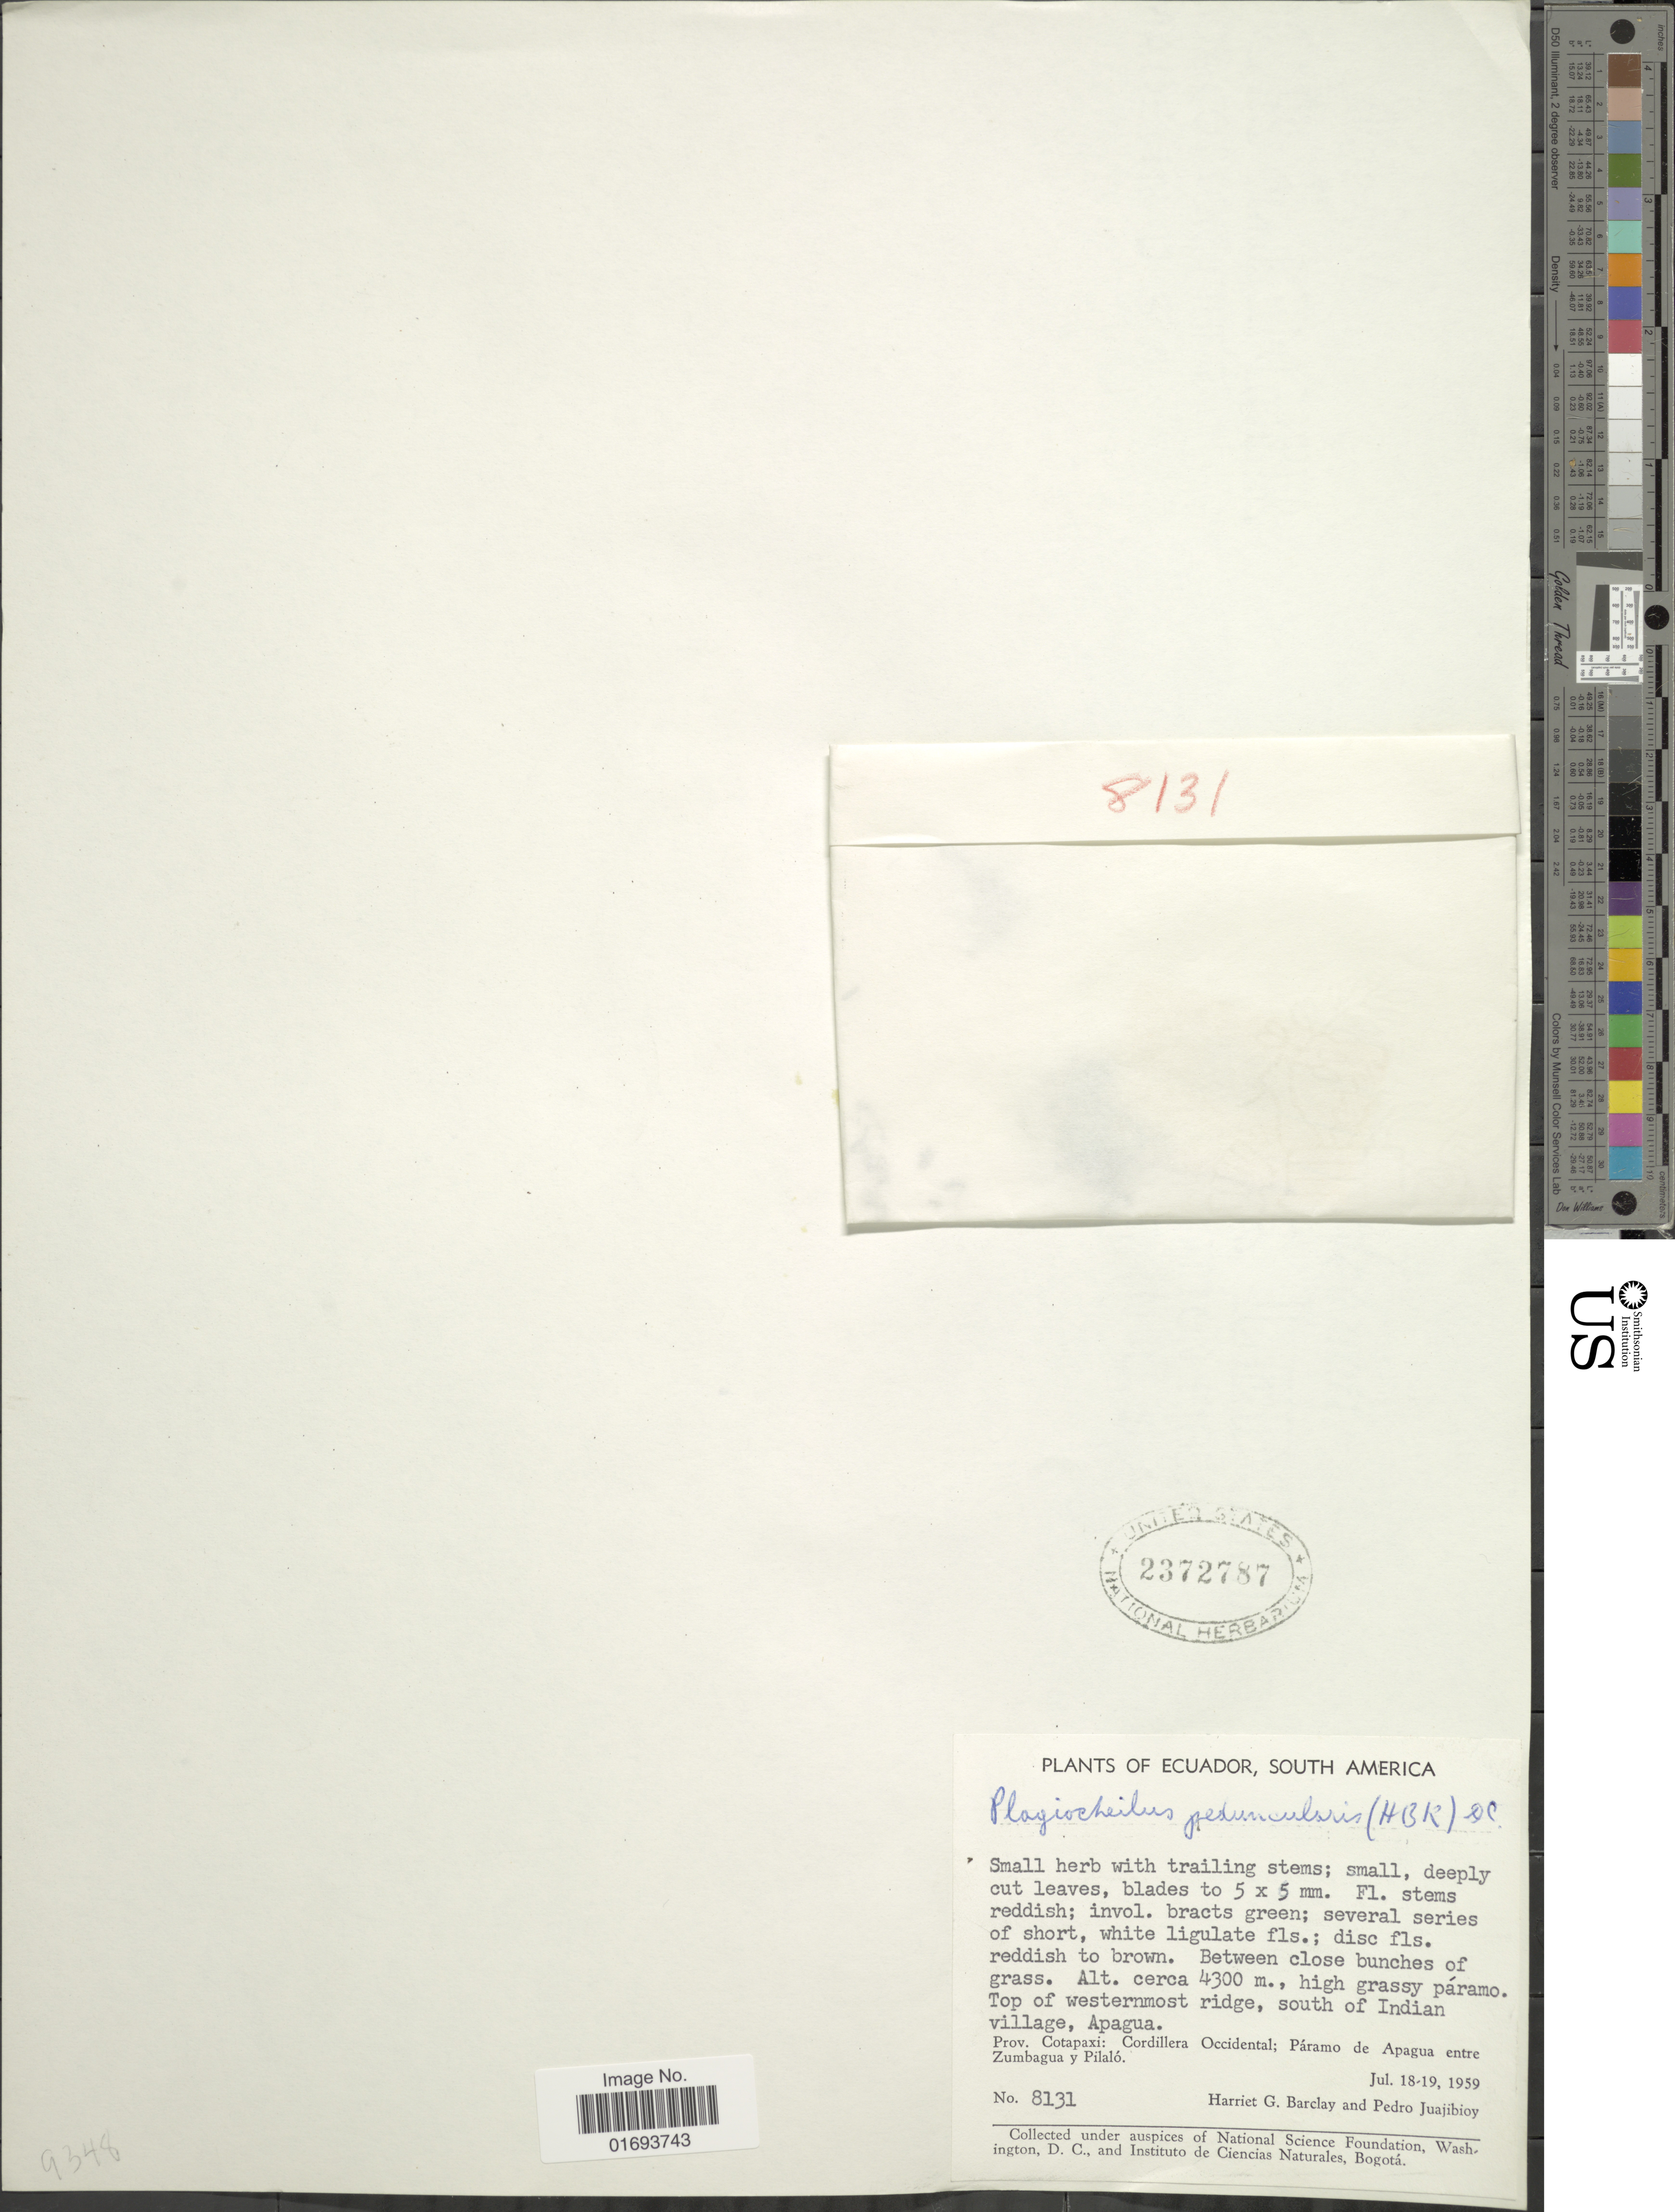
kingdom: Plantae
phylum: Tracheophyta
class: Magnoliopsida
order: Asterales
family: Asteraceae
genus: Plagiocheilus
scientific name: Plagiocheilus peduncularis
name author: (Kunth) Wedd.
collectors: H. G. Barclay & P. Juajibioy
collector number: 8131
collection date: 1959-07-18/1959-07-19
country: Ecuador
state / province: Cotopaxi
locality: Top of westernmost ridge, south of Indian village, Apagua. Prov. Cotopaxi: Cordillera Occidental; Paramo de Apagua entre Zumbagua y Pilalo.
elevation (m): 4300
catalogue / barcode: US 2372787